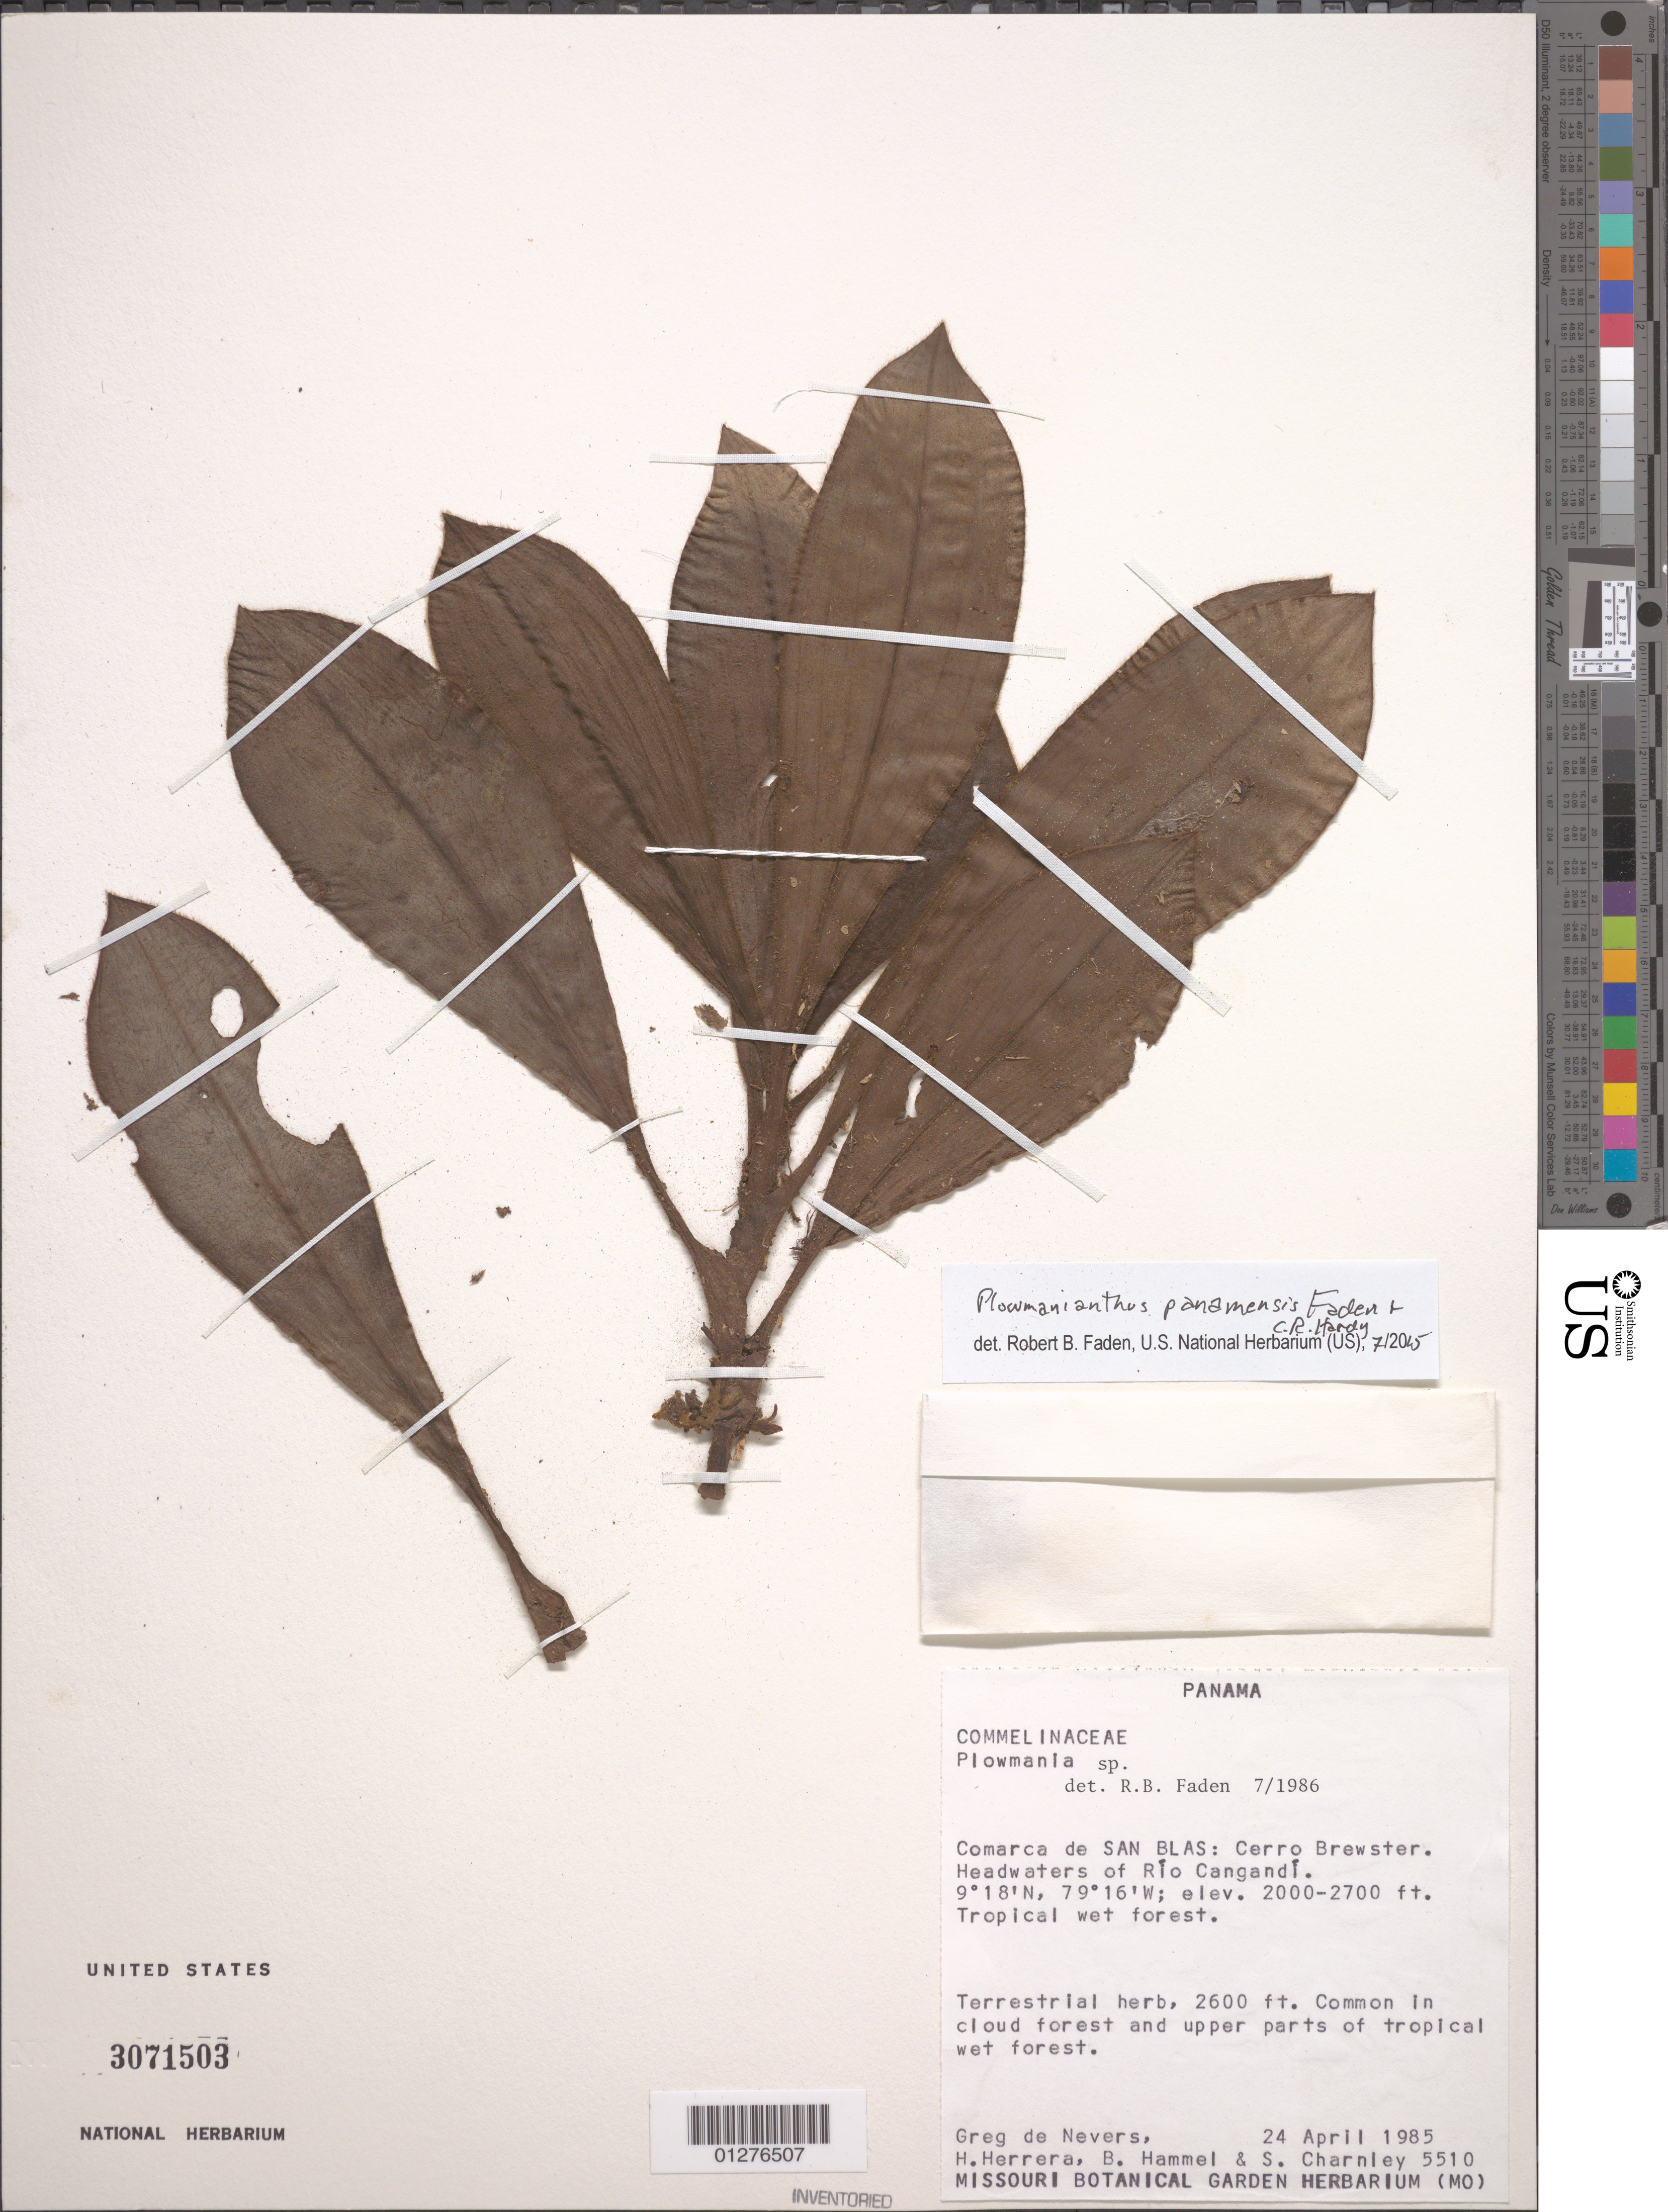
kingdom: Plantae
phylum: Tracheophyta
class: Liliopsida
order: Commelinales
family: Commelinaceae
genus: Plowmanianthus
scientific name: Plowmanianthus panamensis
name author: Faden & C.R. Hardy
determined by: Faden, Robert B., (US), Smithsonian Institution - National Museum of Natural History (UNITED STATES)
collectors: G. Nevers et al.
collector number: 5510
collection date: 1985-04-24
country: Panama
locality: Comarca de San Blas: Cerro Brewster. Headwaters of Rio Cangandi.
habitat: Tropical wet forest.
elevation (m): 610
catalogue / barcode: US 3071503